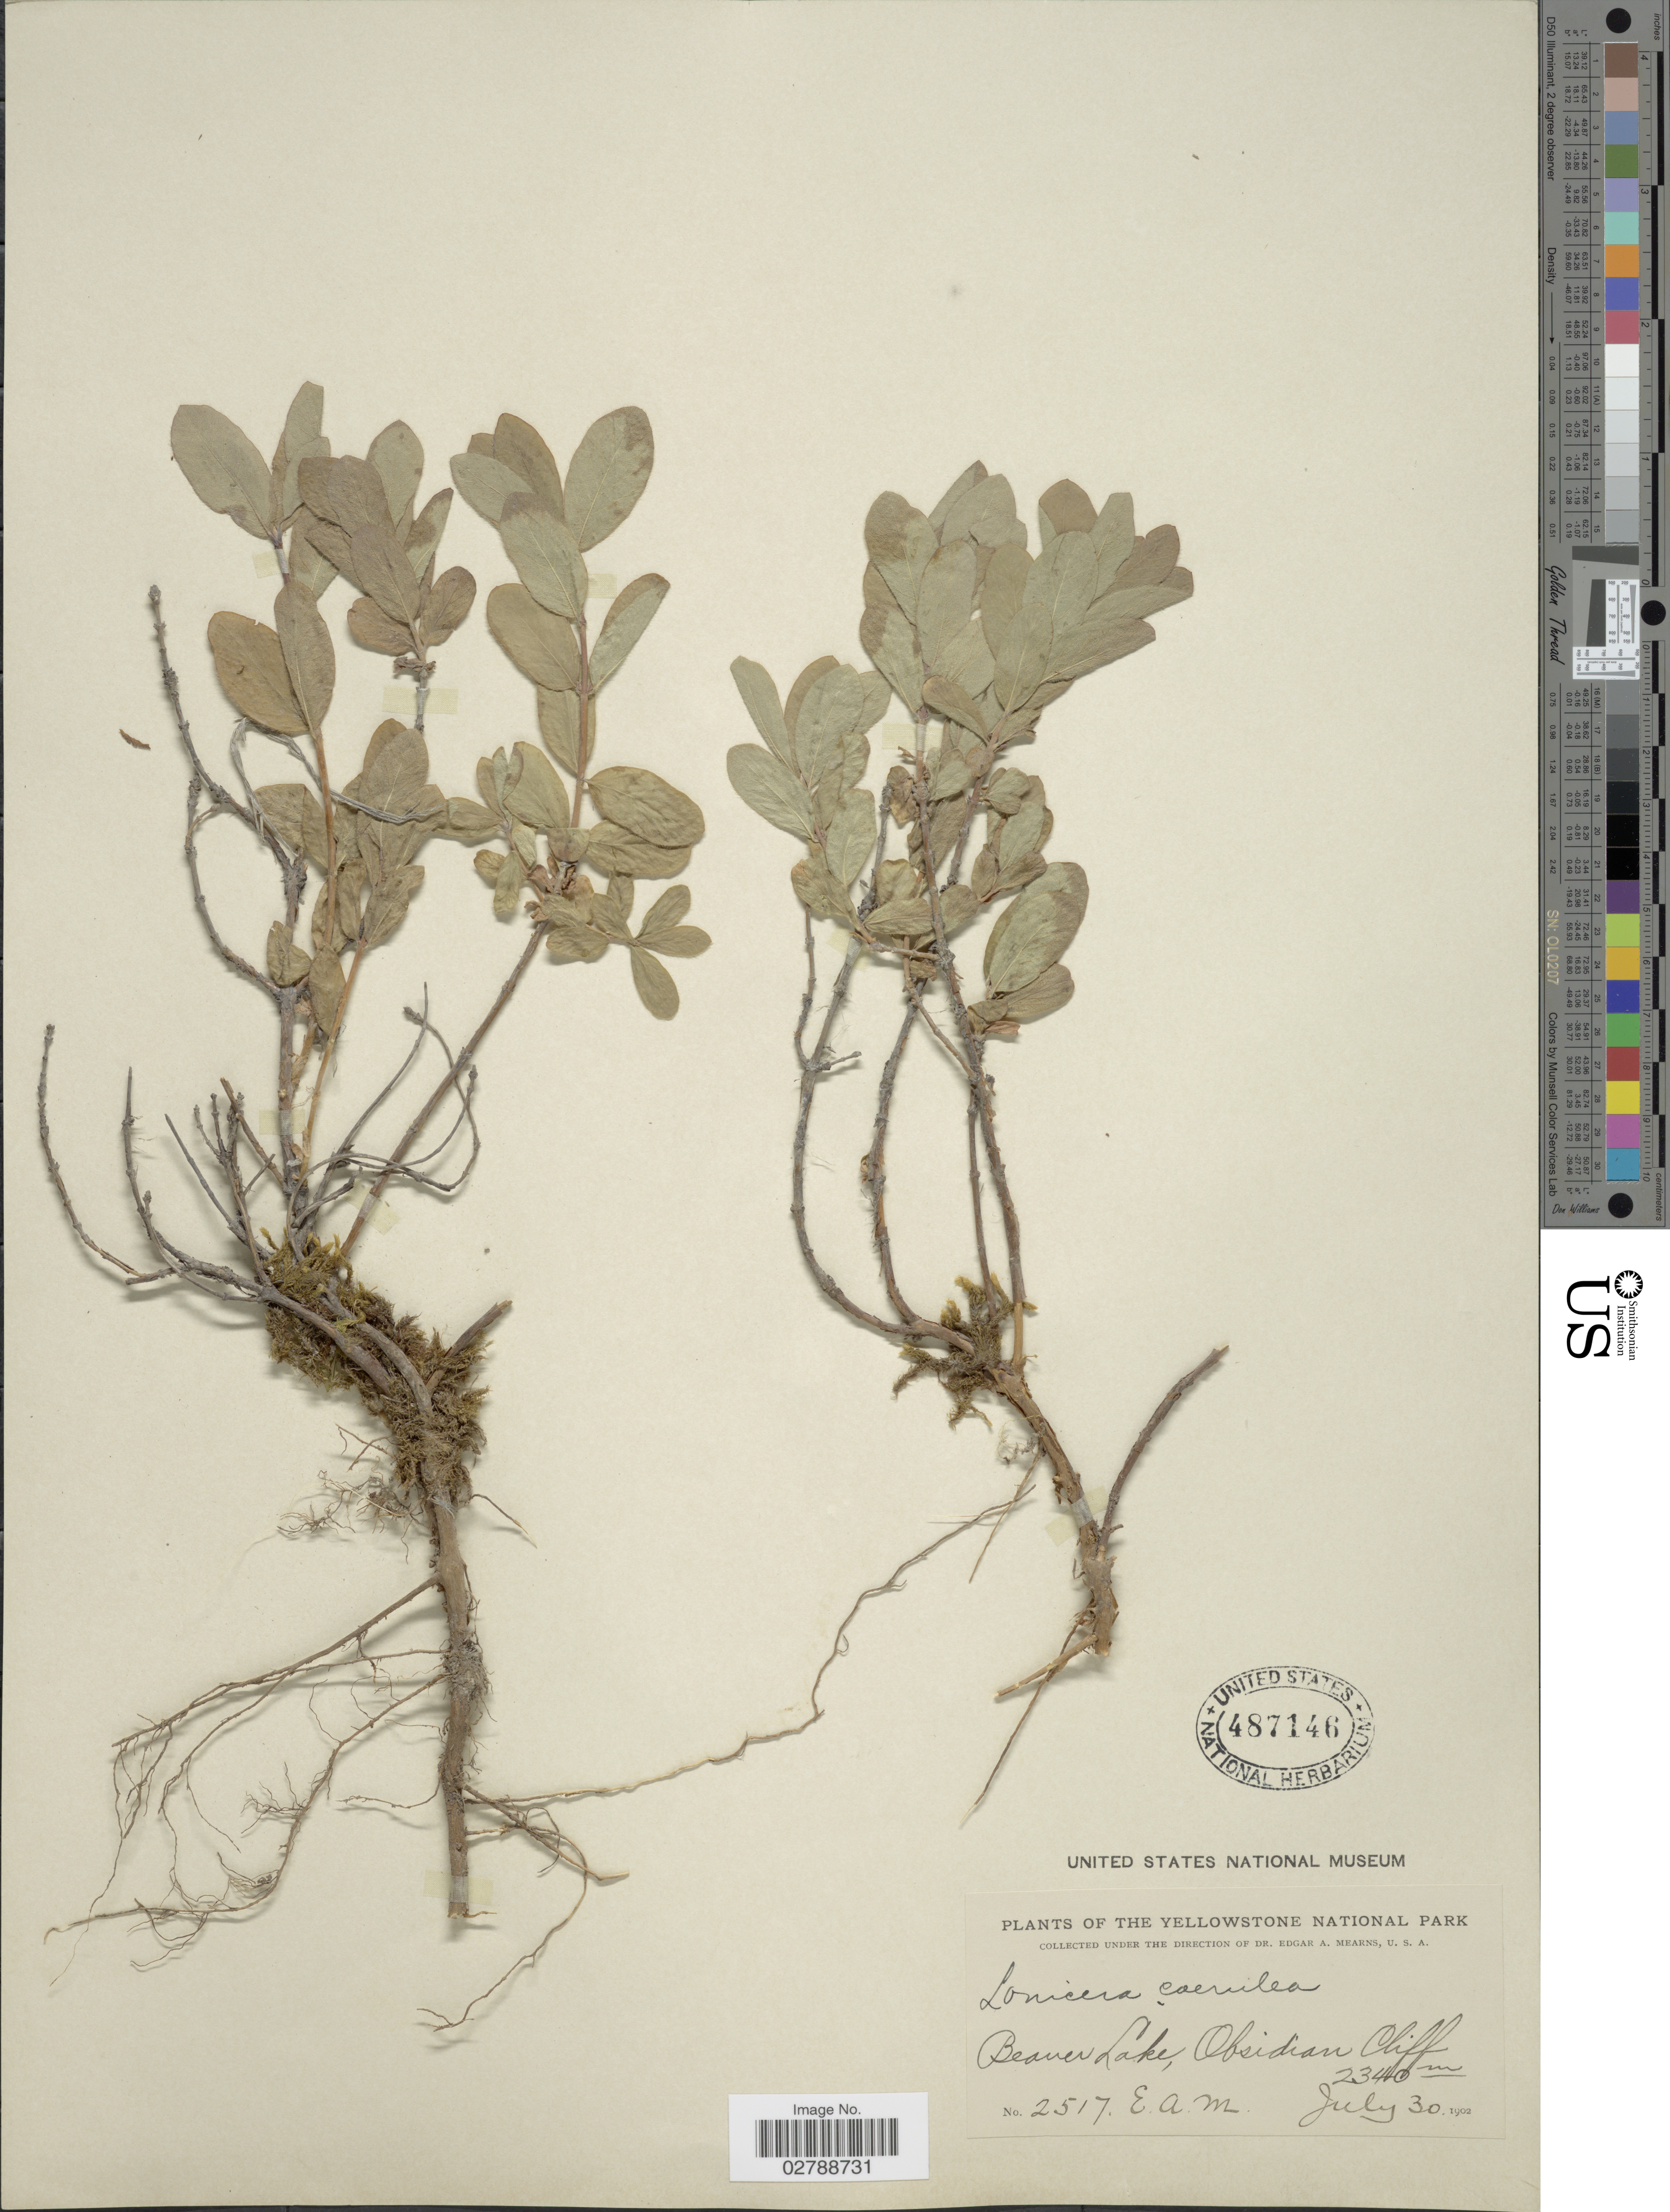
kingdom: Plantae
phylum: Tracheophyta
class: Magnoliopsida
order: Dipsacales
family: Caprifoliaceae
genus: Lonicera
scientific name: Lonicera caerulea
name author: L.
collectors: E. A. Mearns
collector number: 2517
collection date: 1902-07-30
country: United States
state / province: Wyoming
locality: Yellowstone National Park. Beaver Lake, Obsidian Cliff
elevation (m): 2340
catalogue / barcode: US 487146